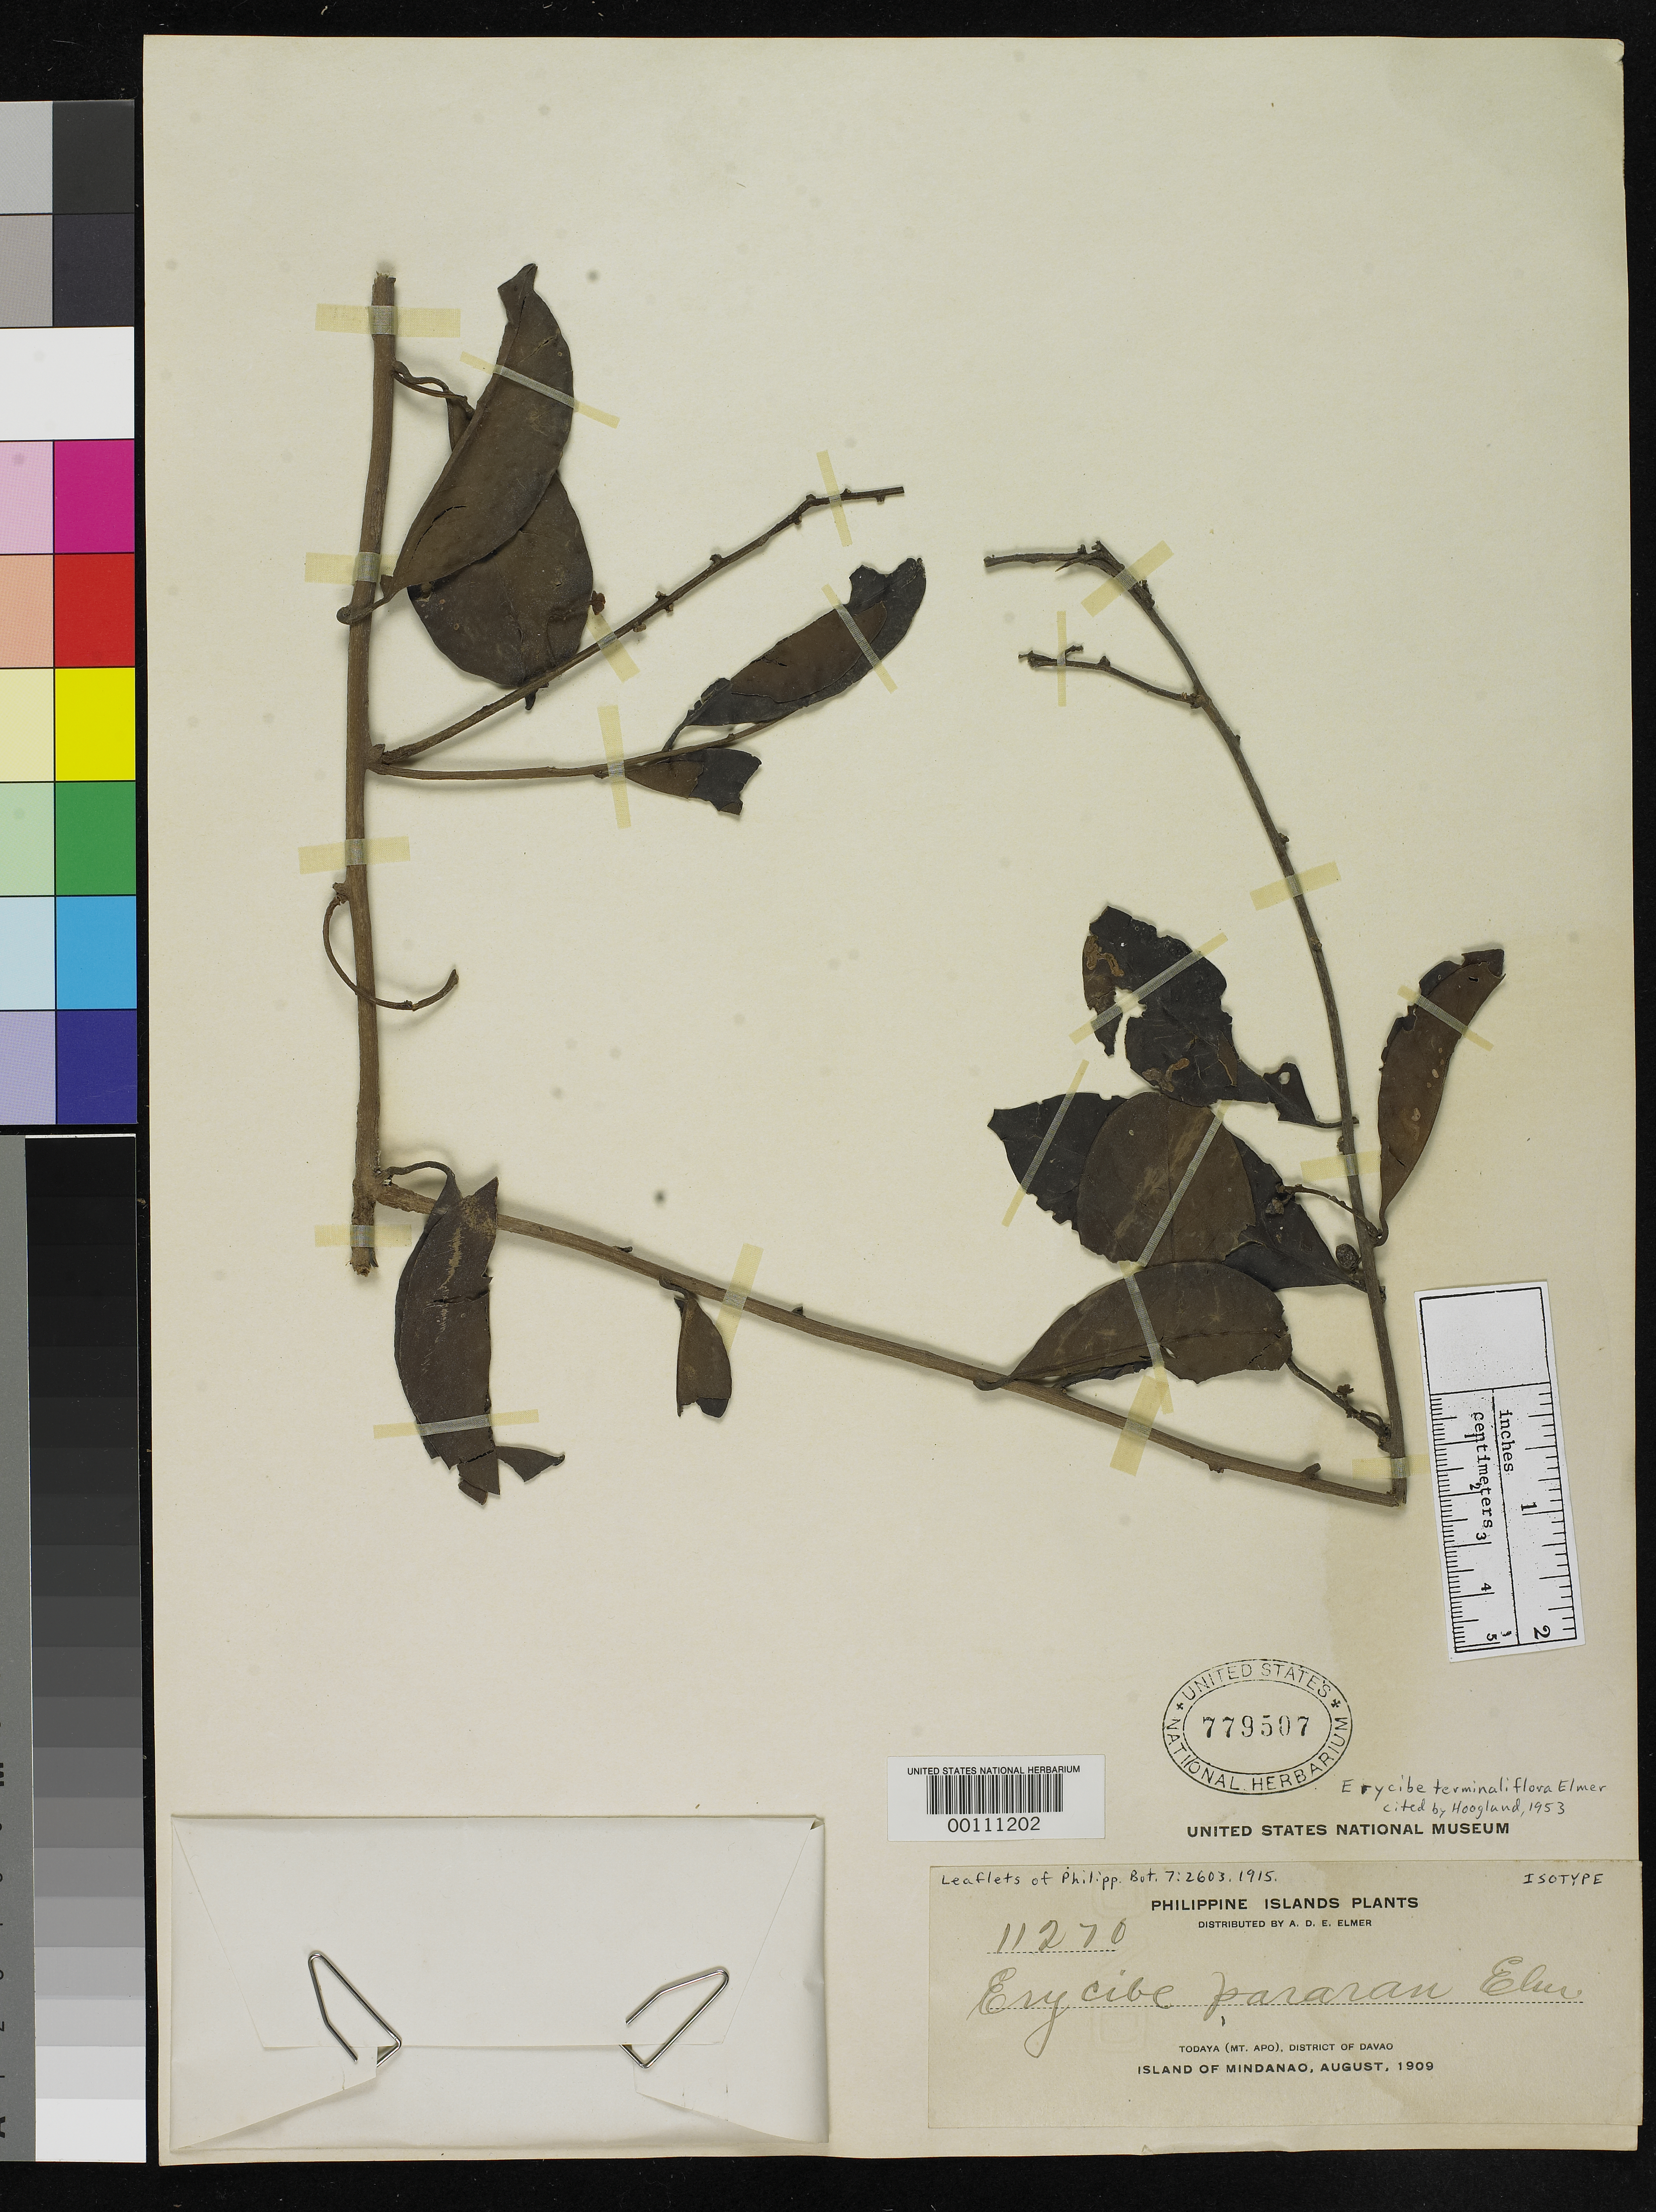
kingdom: Plantae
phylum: Tracheophyta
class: Magnoliopsida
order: Solanales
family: Convolvulaceae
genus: Erycibe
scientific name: Erycibe pararan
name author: Elmer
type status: Isotype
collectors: A. D. E. Elmer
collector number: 11270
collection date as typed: Aug 1909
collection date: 1909-08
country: Philippines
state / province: Davao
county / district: Davao del Sur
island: Mindanao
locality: Todaya.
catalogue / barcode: US 779507